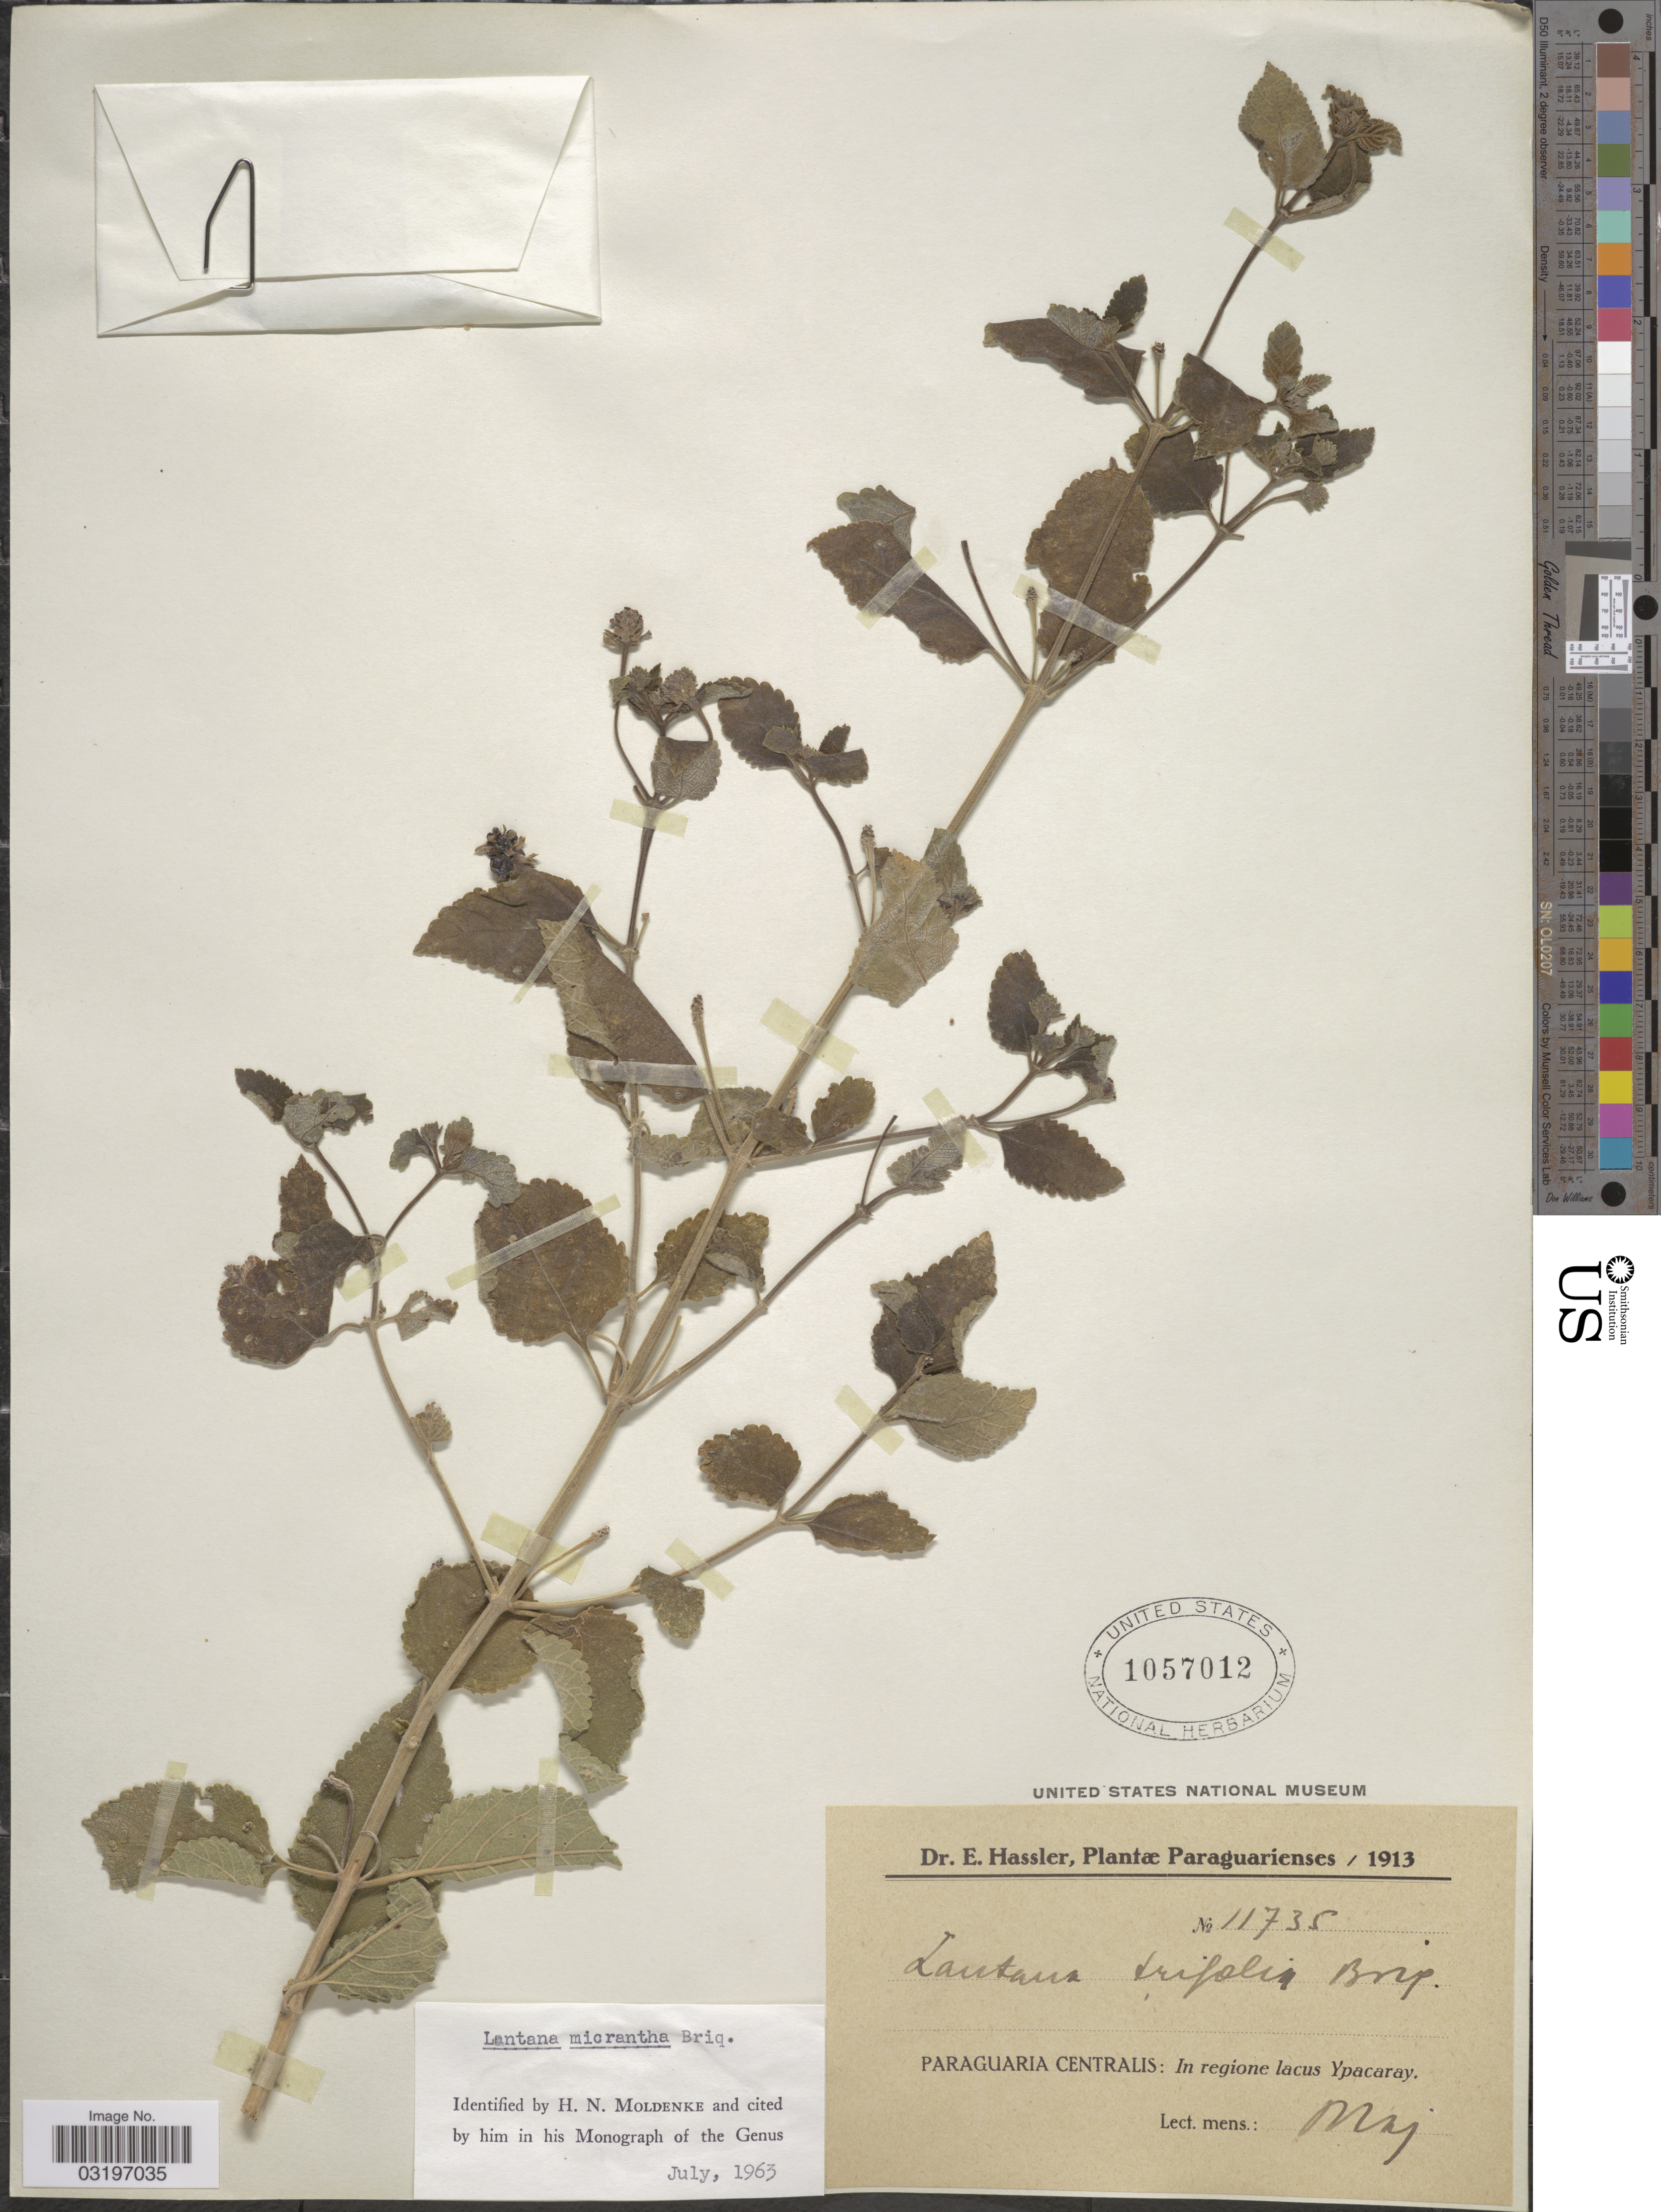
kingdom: Plantae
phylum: Tracheophyta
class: Magnoliopsida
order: Lamiales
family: Verbenaceae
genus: Lantana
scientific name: Lantana micrantha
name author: Briq.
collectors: E. Hassler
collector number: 11735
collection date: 1913-05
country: Paraguay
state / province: Paraguari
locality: Paraguaria Centralis: In regione lacus Ypacaray.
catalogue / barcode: US 1057012